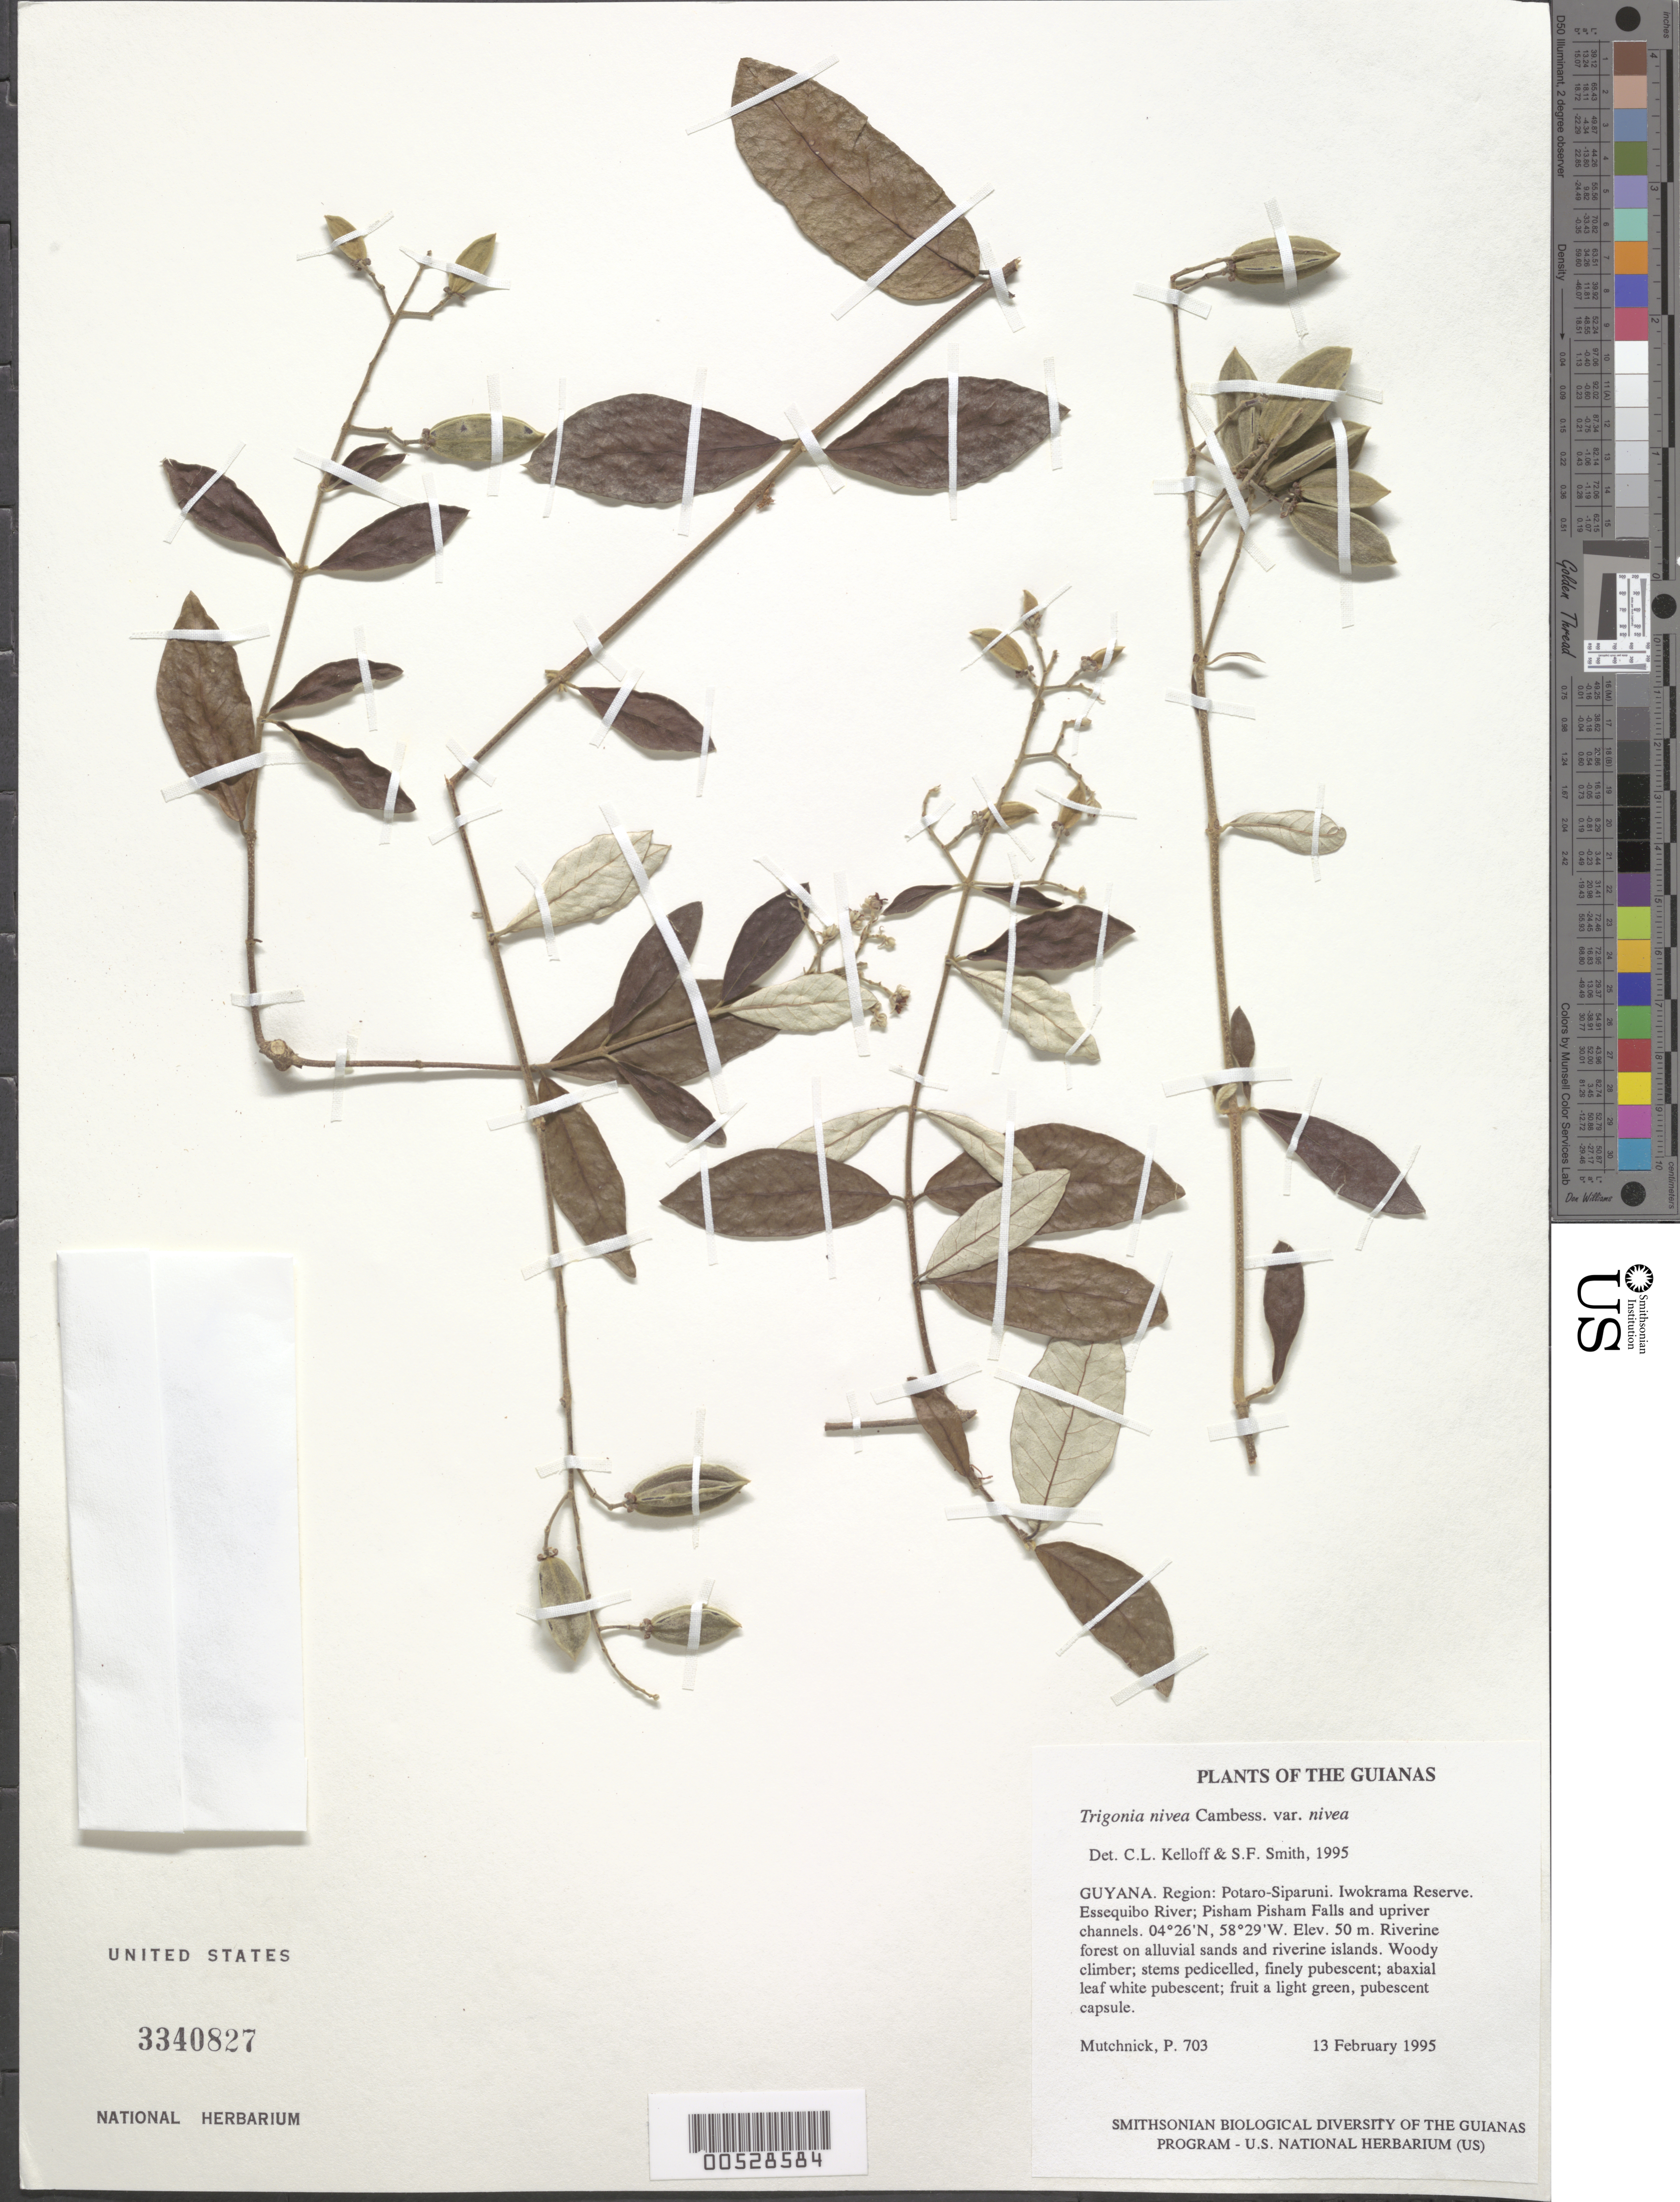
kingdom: Plantae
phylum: Tracheophyta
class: Magnoliopsida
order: Malpighiales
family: Trigoniaceae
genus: Trigonia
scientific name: Trigonia nivea var. nivea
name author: Cambess.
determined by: Kelloff, Carol L.; Smith, S. F.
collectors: P. Mutchnick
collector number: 703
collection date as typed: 13 February 1995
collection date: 1995-02-13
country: Guyana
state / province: Potaro-Siparuni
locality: Iwokrama Reserve. Essequibo River; Pisham Pisham Falls and upriver channels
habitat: Riverine forest on alluvial sands and riverine islands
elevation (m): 50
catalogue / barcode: US 3340827